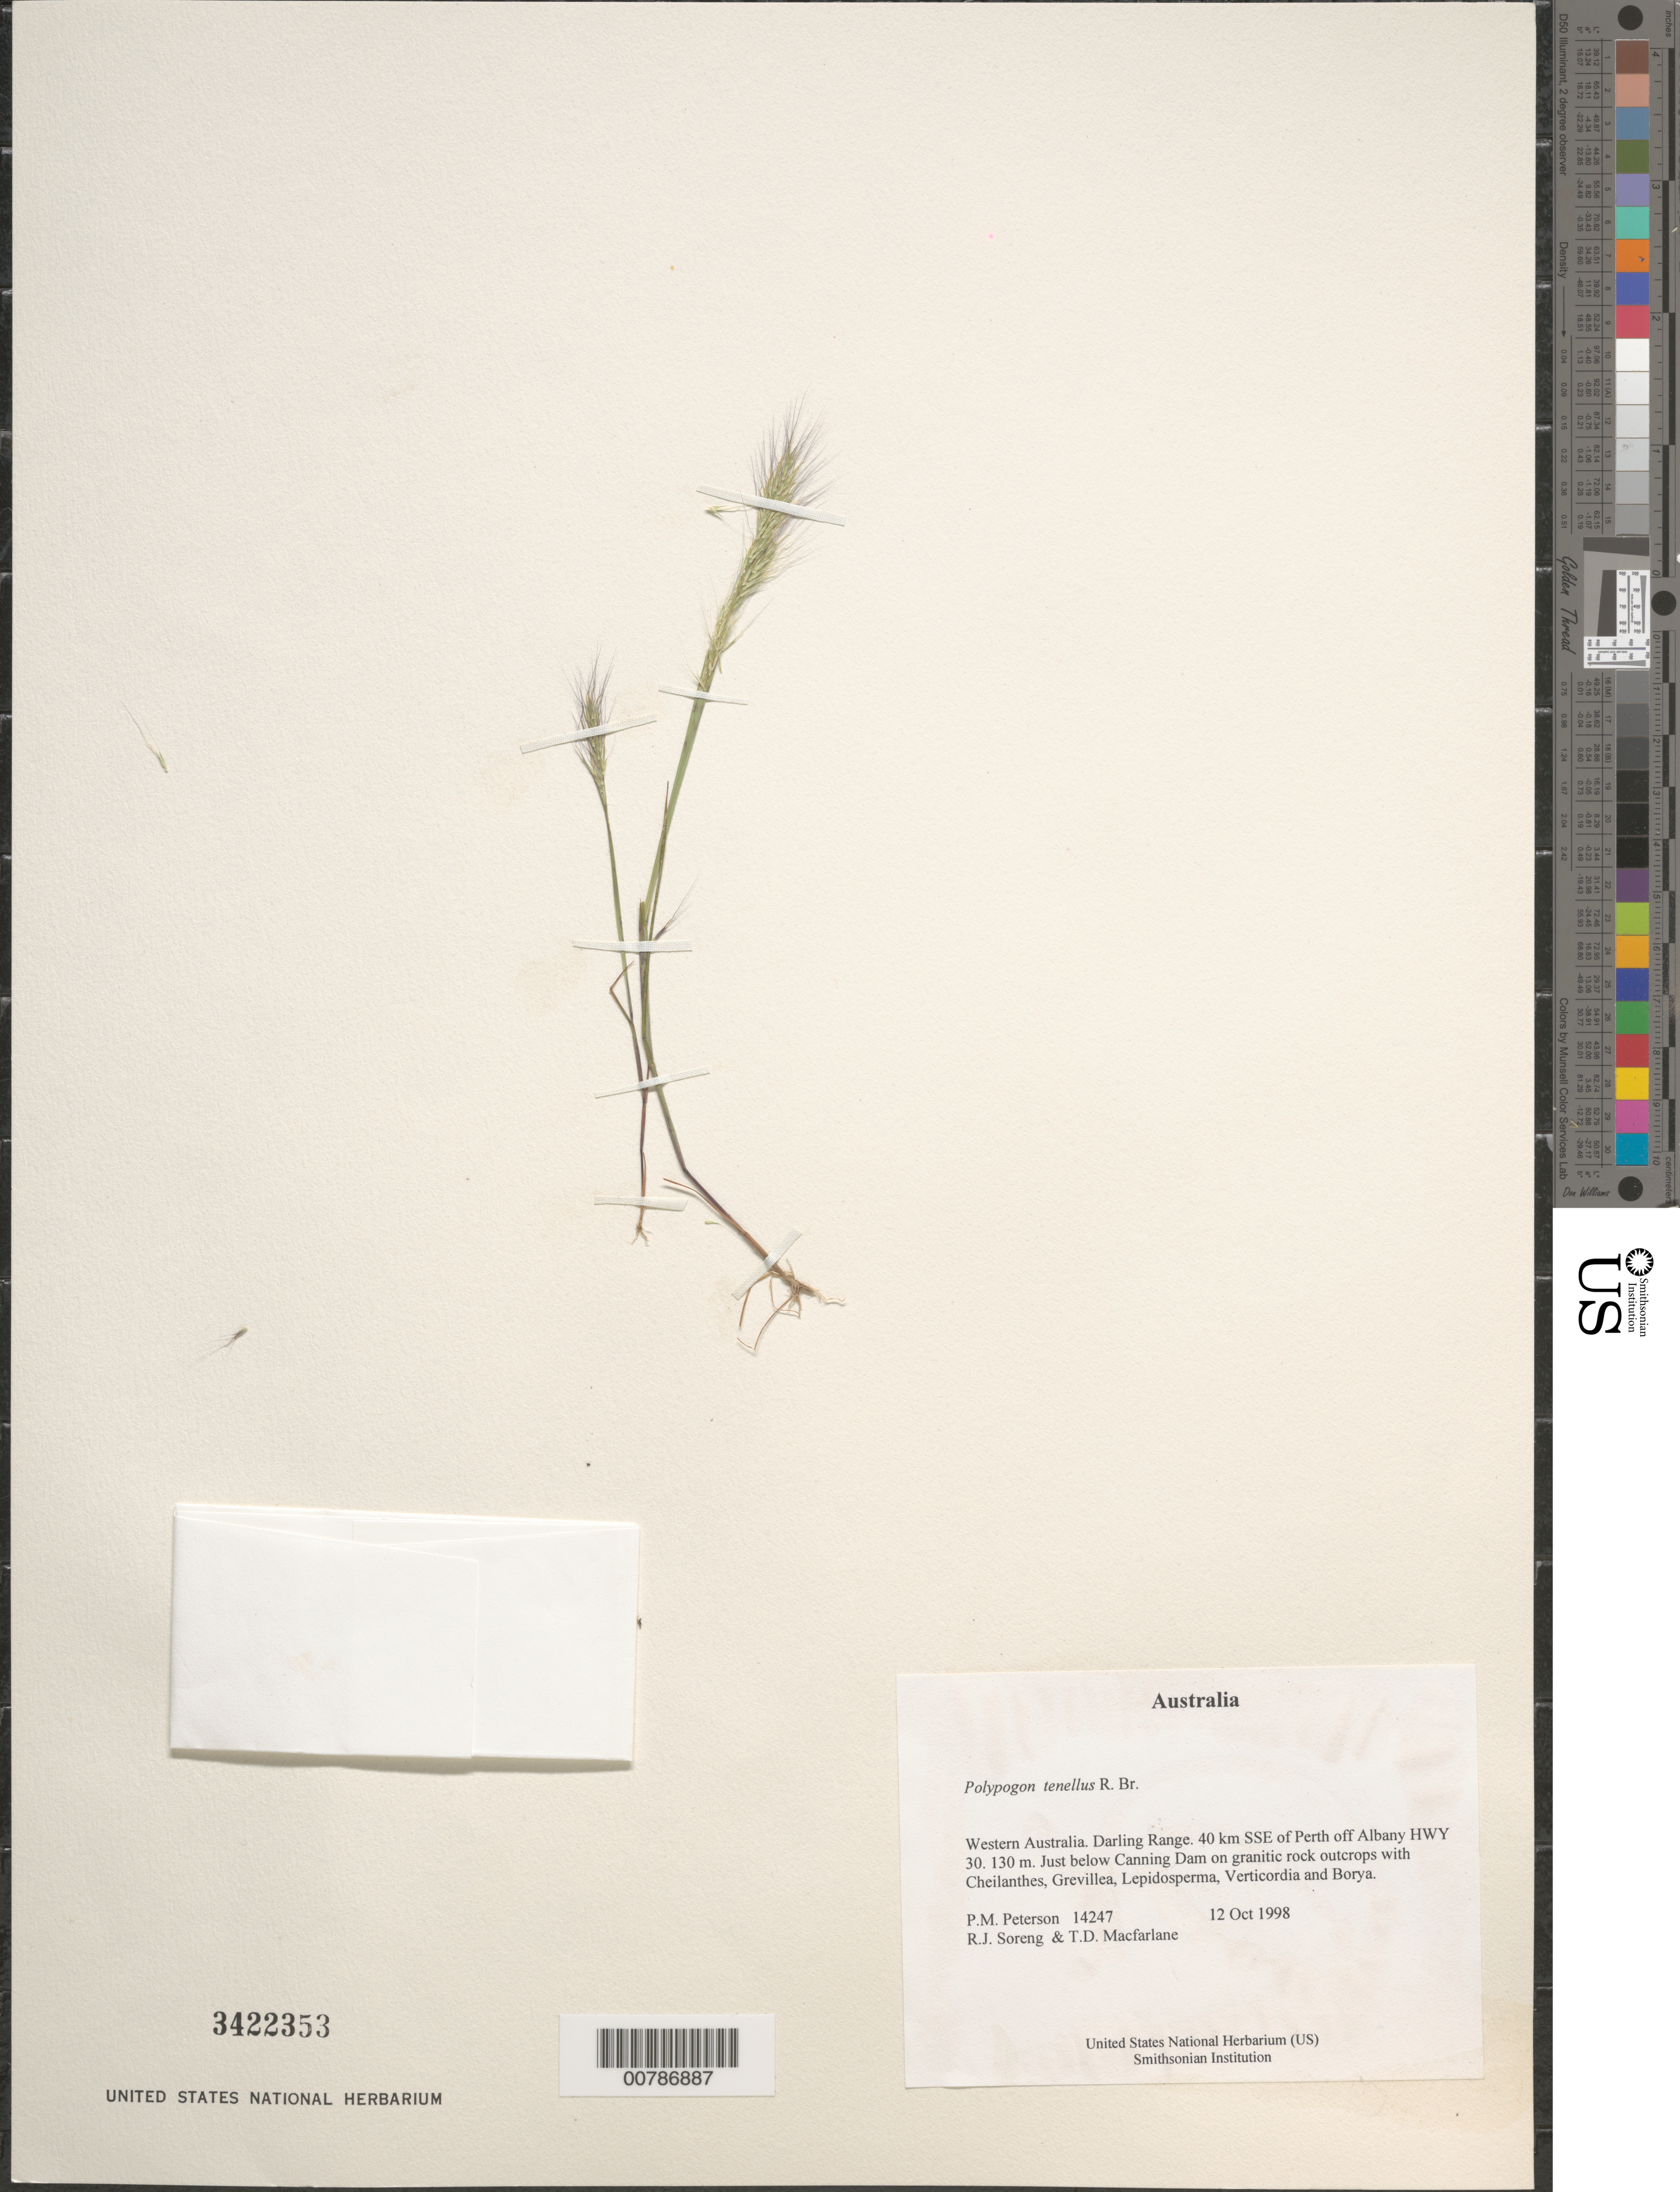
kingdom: Plantae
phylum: Tracheophyta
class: Liliopsida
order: Poales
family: Poaceae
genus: Polypogon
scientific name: Polypogon tenellus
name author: R. Br.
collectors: P. M. Peterson, R. J. Soreng & T. Macfarlane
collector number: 14247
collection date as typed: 12 Oct 1998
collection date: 1998-10-12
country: Australia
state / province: Western Australia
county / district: Darling Range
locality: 40 km SSE of Perth off Albany HWY 30.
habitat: Just below Canning Dam on granitic rock outcrops with Cheilanthes, Grevillea, Lepidosperma, Verticordia and Borya.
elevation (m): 130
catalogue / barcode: US 3422353